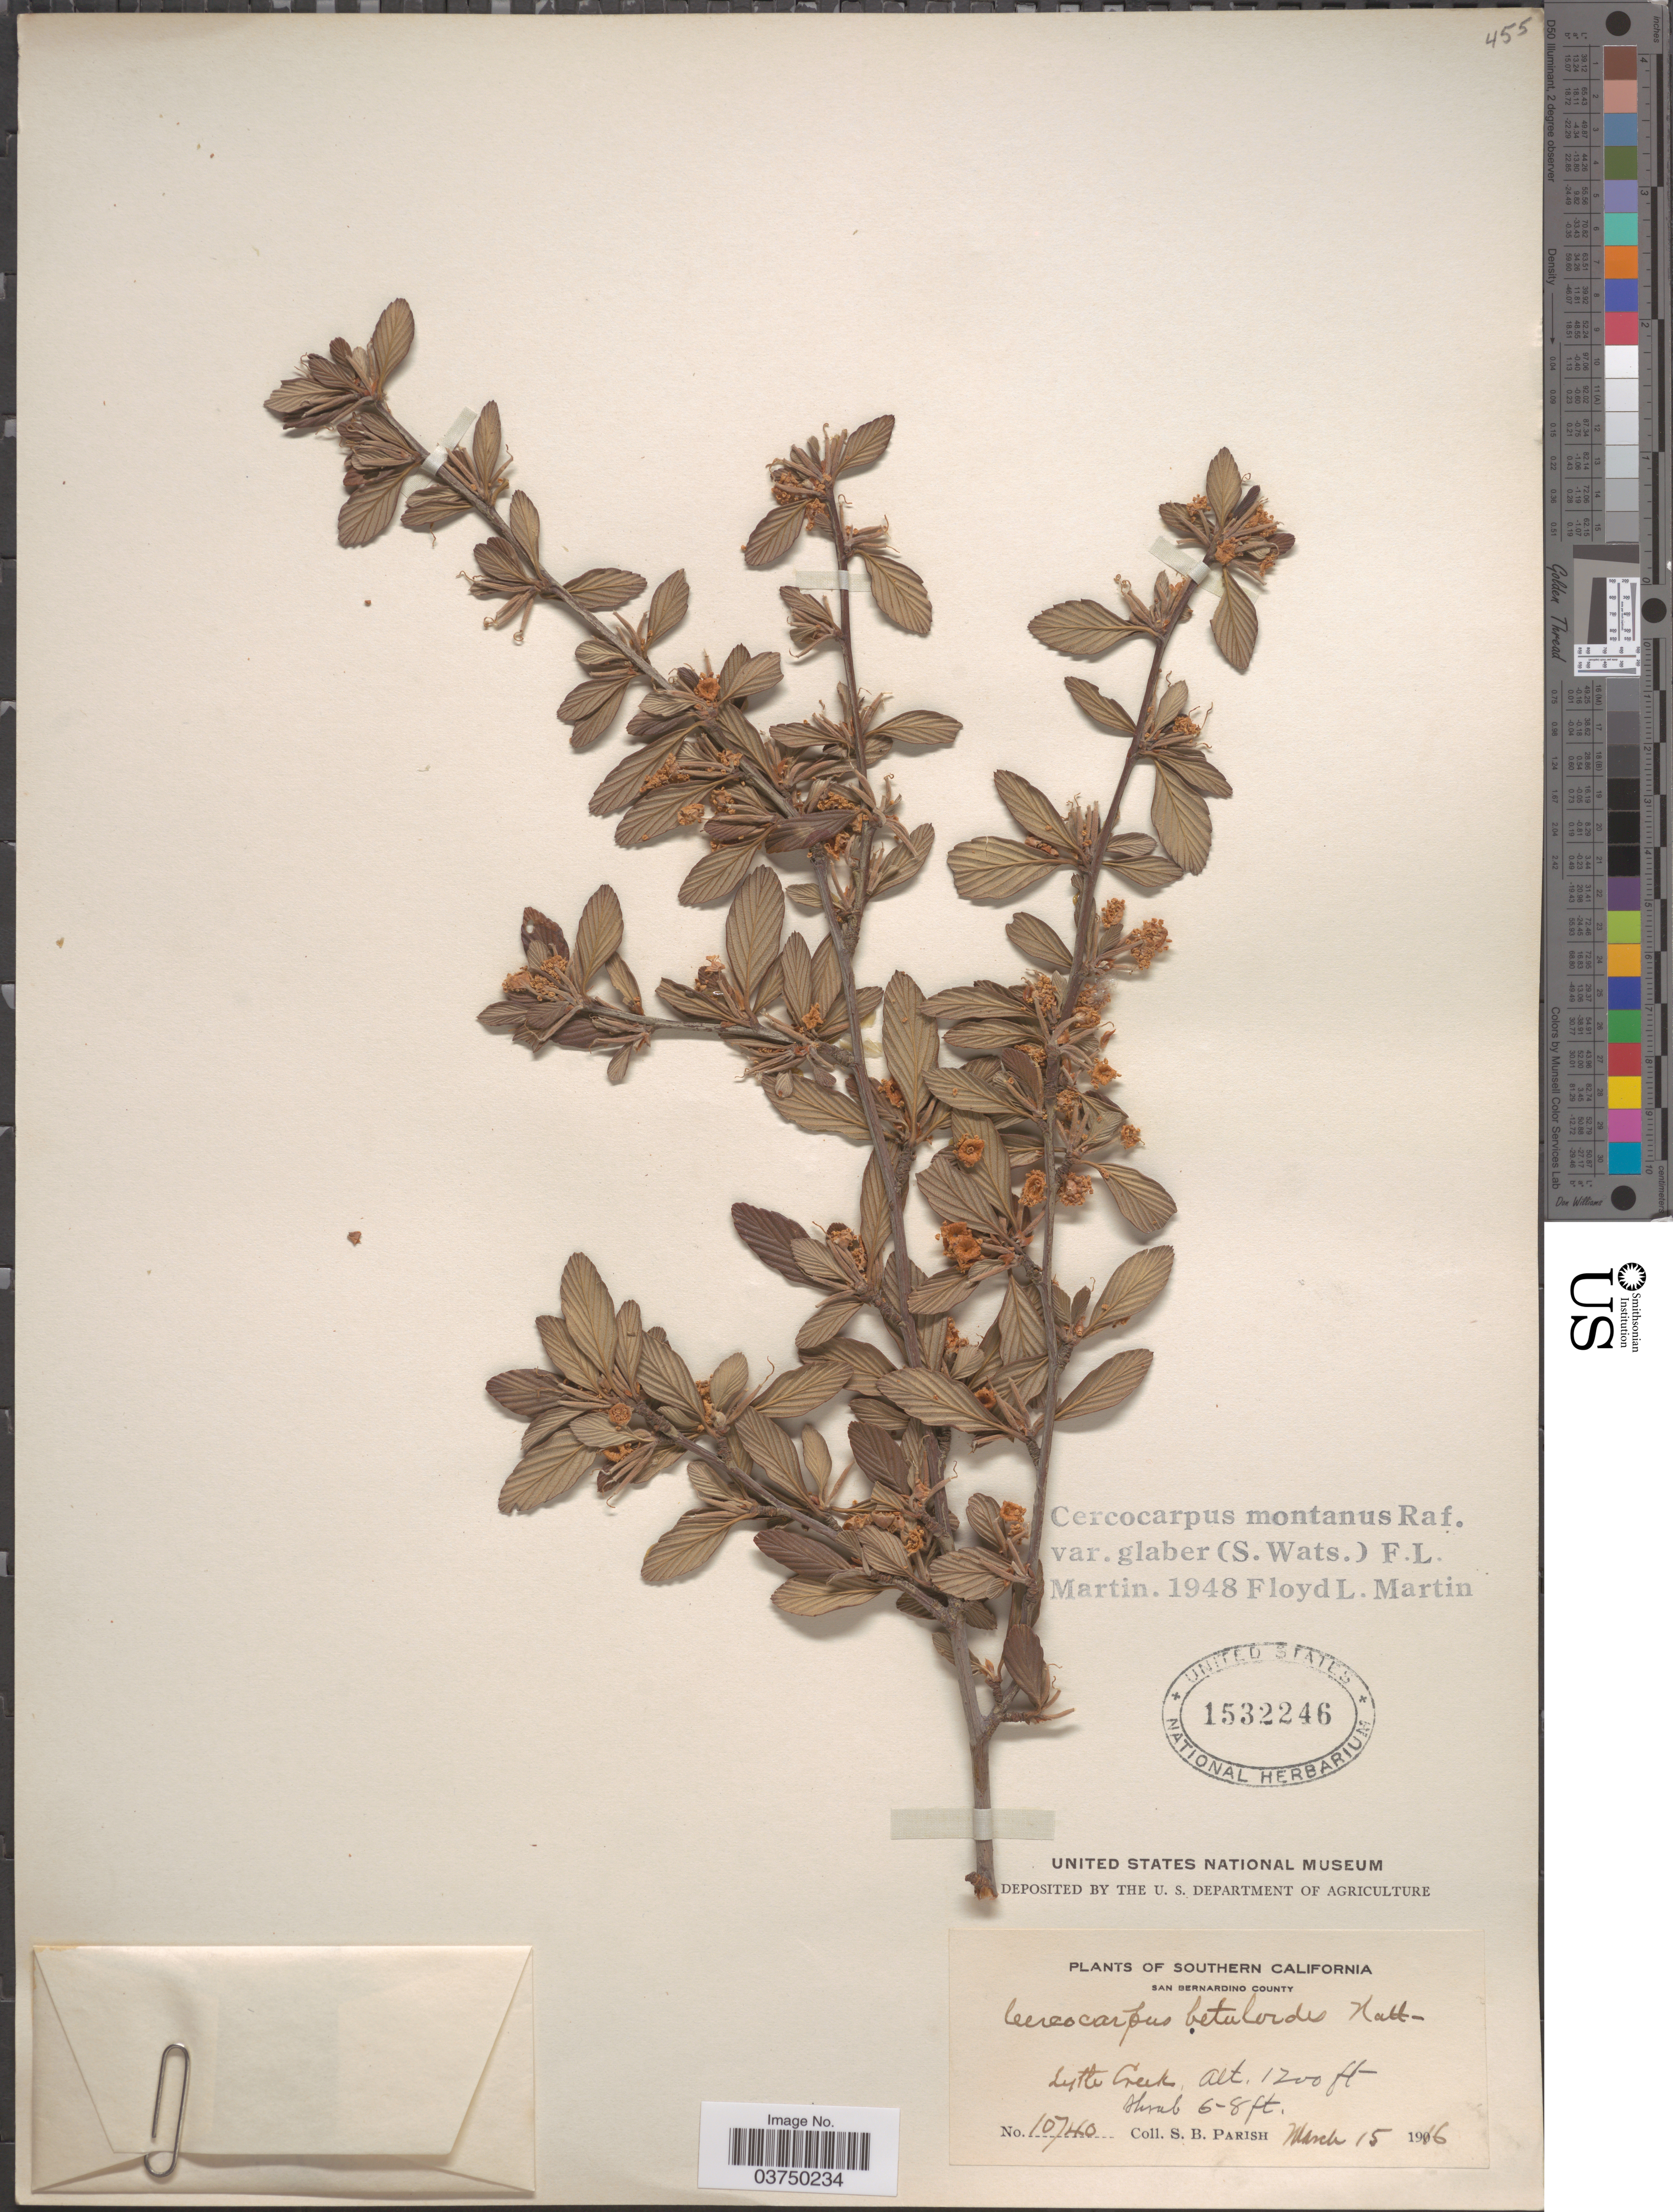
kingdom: Plantae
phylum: Tracheophyta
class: Magnoliopsida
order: Rosales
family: Rosaceae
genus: Cercocarpus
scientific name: Cercocarpus montanus var. glaber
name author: (S. Watson) F.L. Martin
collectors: S. B. Parish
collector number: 10740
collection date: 1916-03-15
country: United States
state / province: California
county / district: San Bernardino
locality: Southern California. San Bernardino County. Lytle Creek.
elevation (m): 366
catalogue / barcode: US 1532246